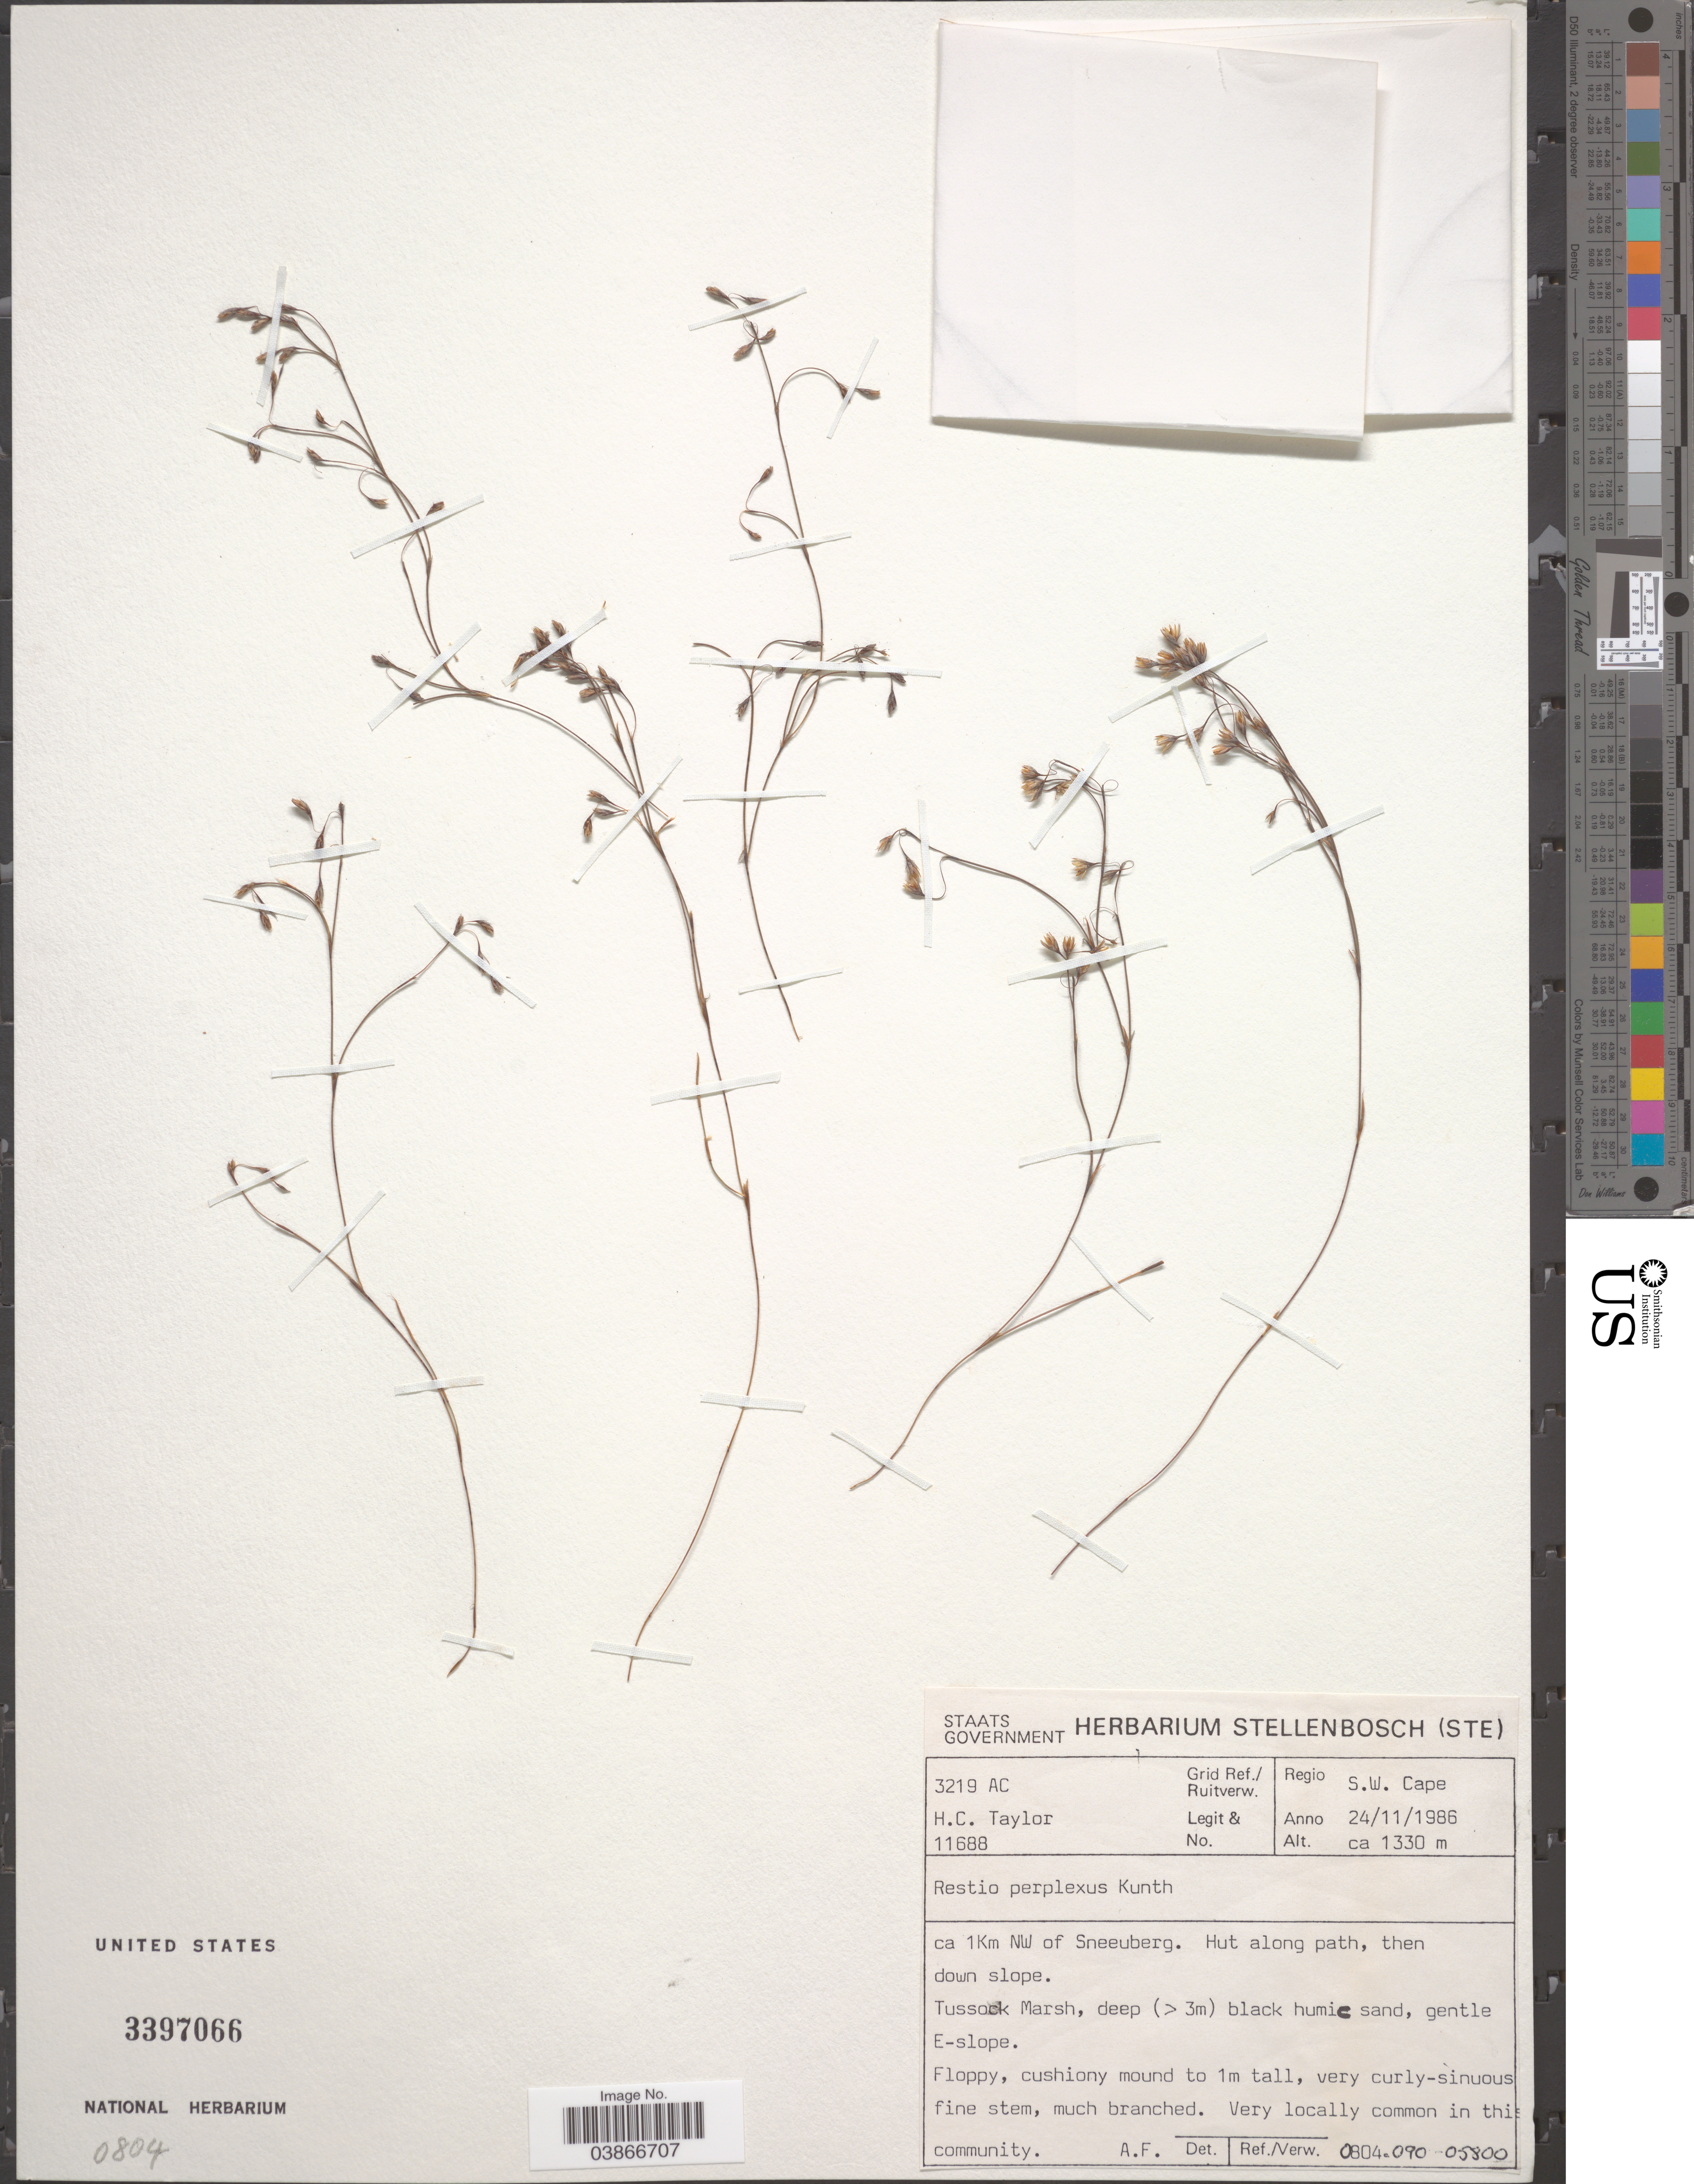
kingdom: Plantae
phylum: Tracheophyta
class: Liliopsida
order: Poales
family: Restionaceae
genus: Restio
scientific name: Restio perplexus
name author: Kunth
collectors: H. Taylor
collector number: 11688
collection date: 1986-11-24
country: South Africa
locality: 3219 AC Grid Ref./Ruitverw. Regio S.W. Cape. Ca 1Km NW of Sneeuberg. Hut along path, then down slope.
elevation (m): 1330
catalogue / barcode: US 3397066